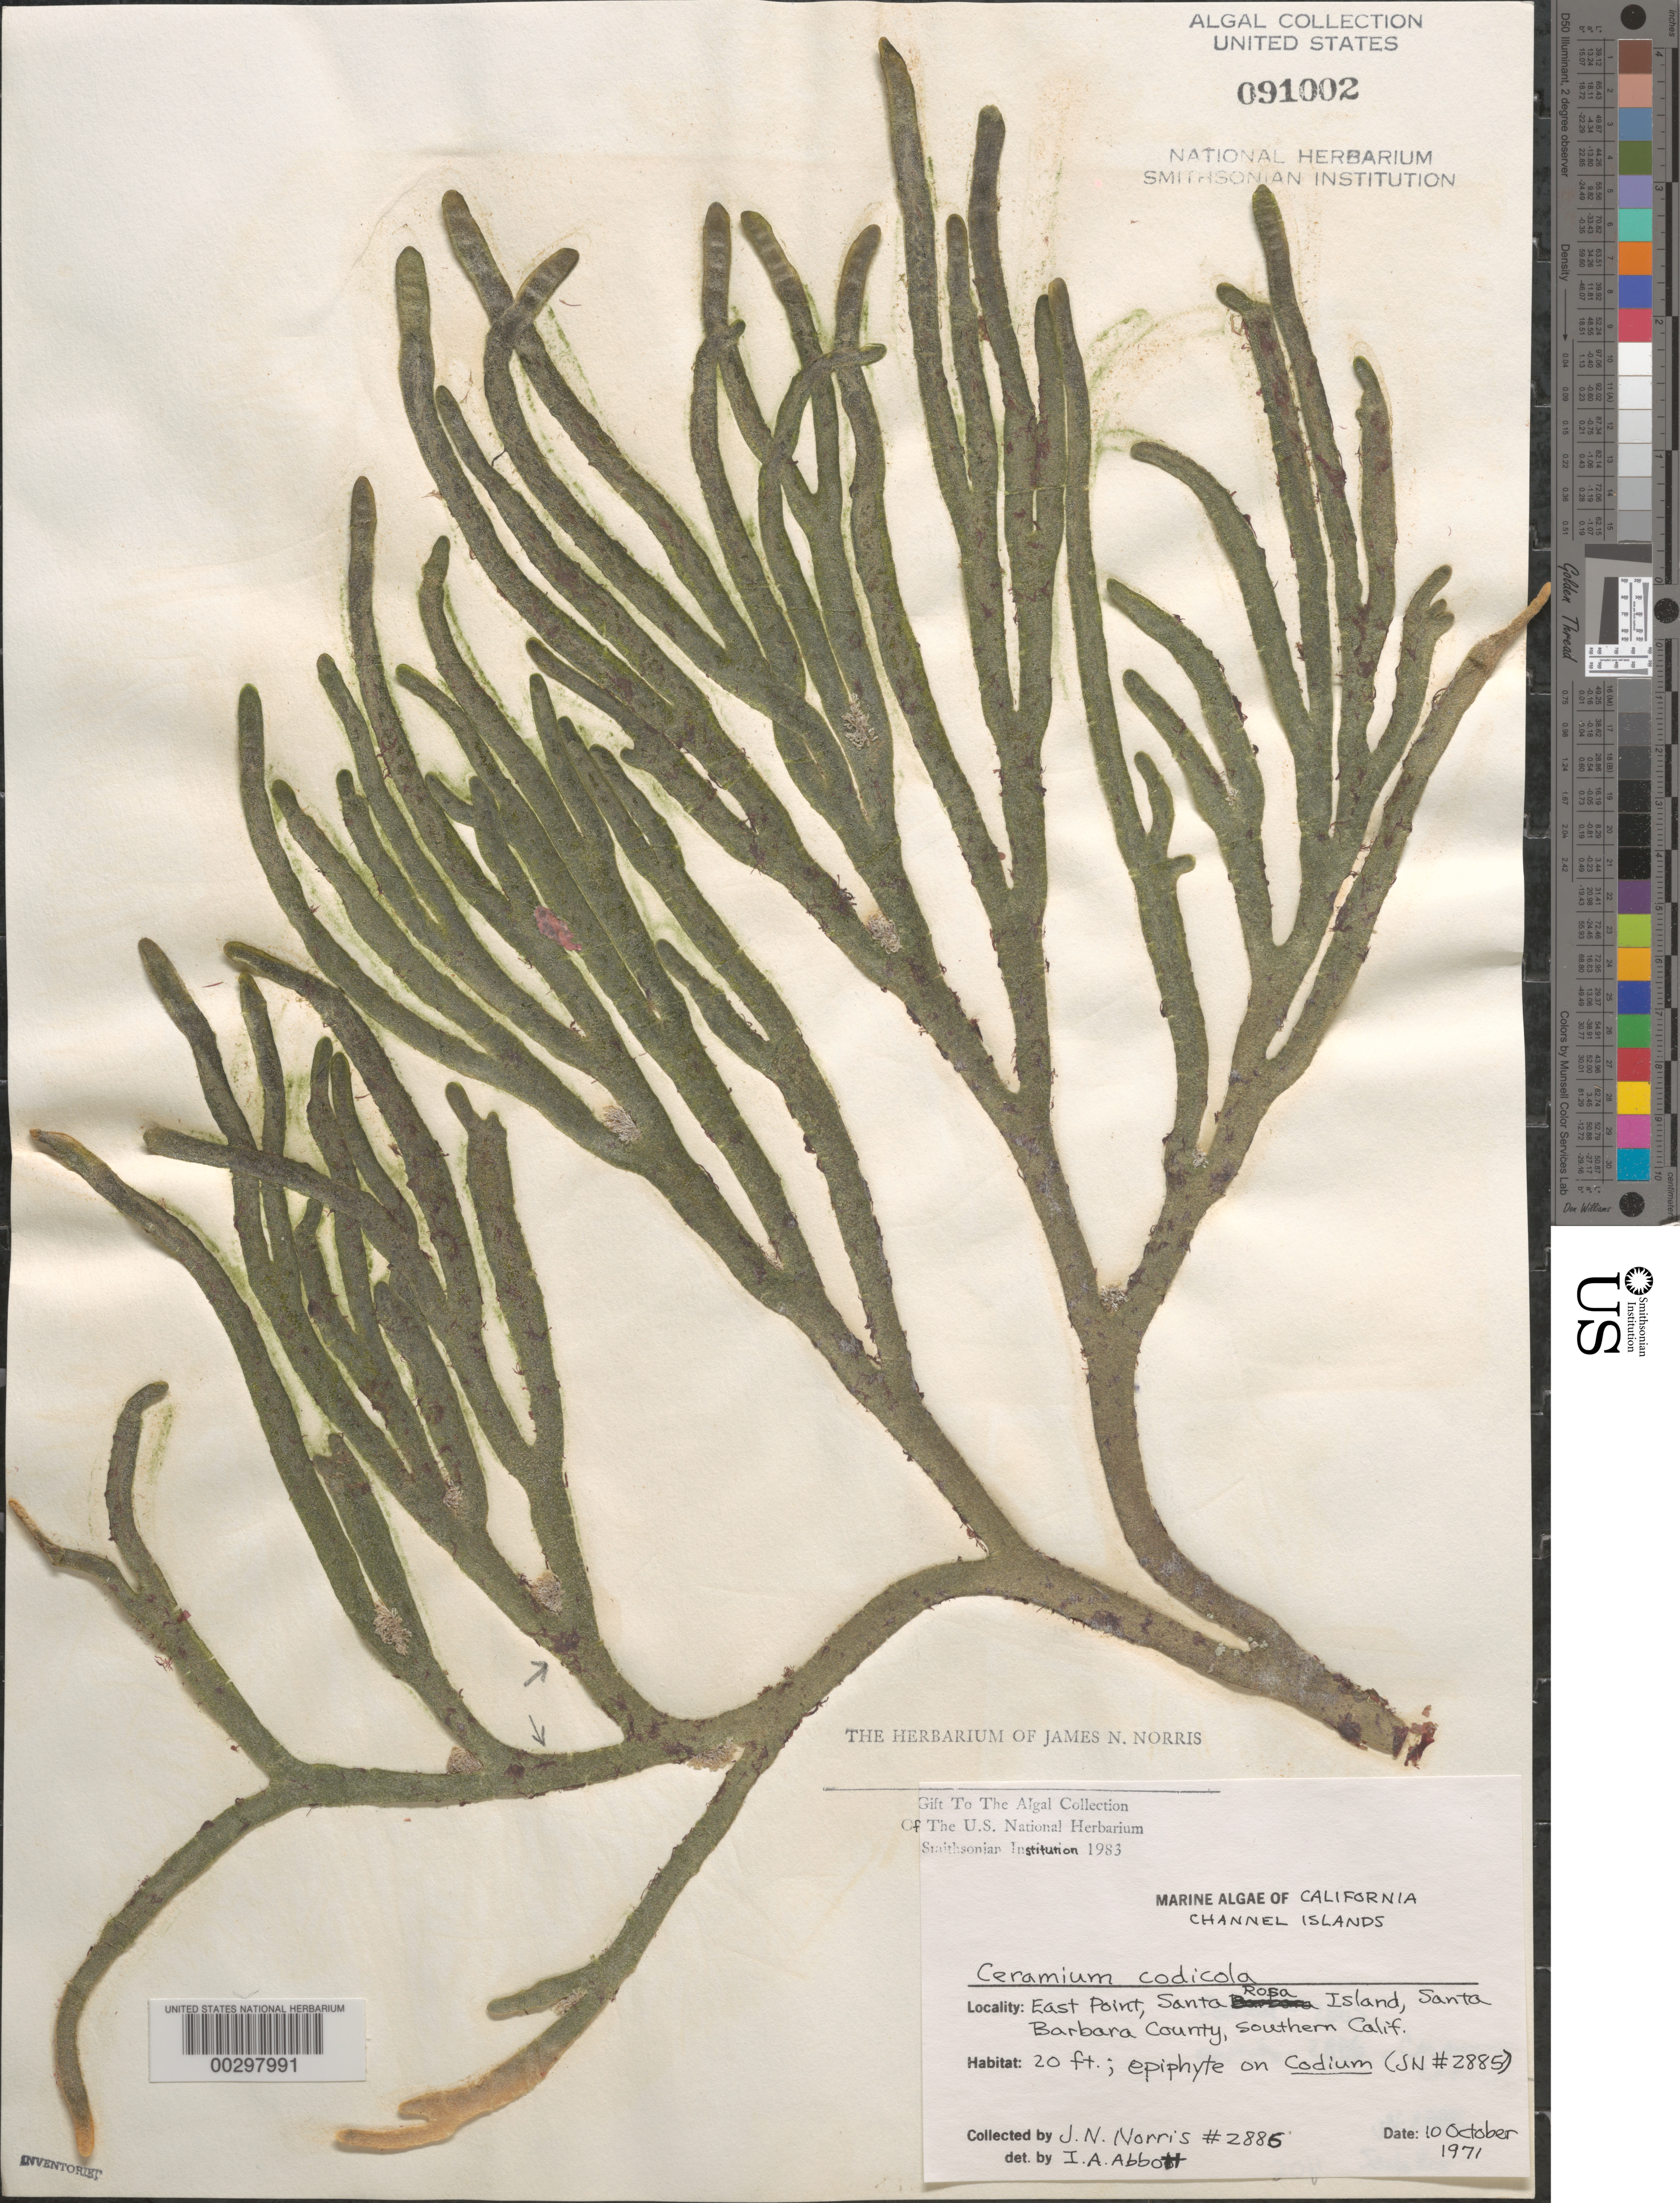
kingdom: Plantae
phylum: Rhodophyta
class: Florideophyceae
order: Ceramiales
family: Ceramiaceae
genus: Ceramium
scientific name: Ceramium codicola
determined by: Abbott, Isabella A.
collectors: J. N. Norris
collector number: JN-2886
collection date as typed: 10 Oct 1971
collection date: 1971-10-10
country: United States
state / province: California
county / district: Santa Barbara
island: Santa Rosa Island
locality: East Point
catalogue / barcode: US 91002